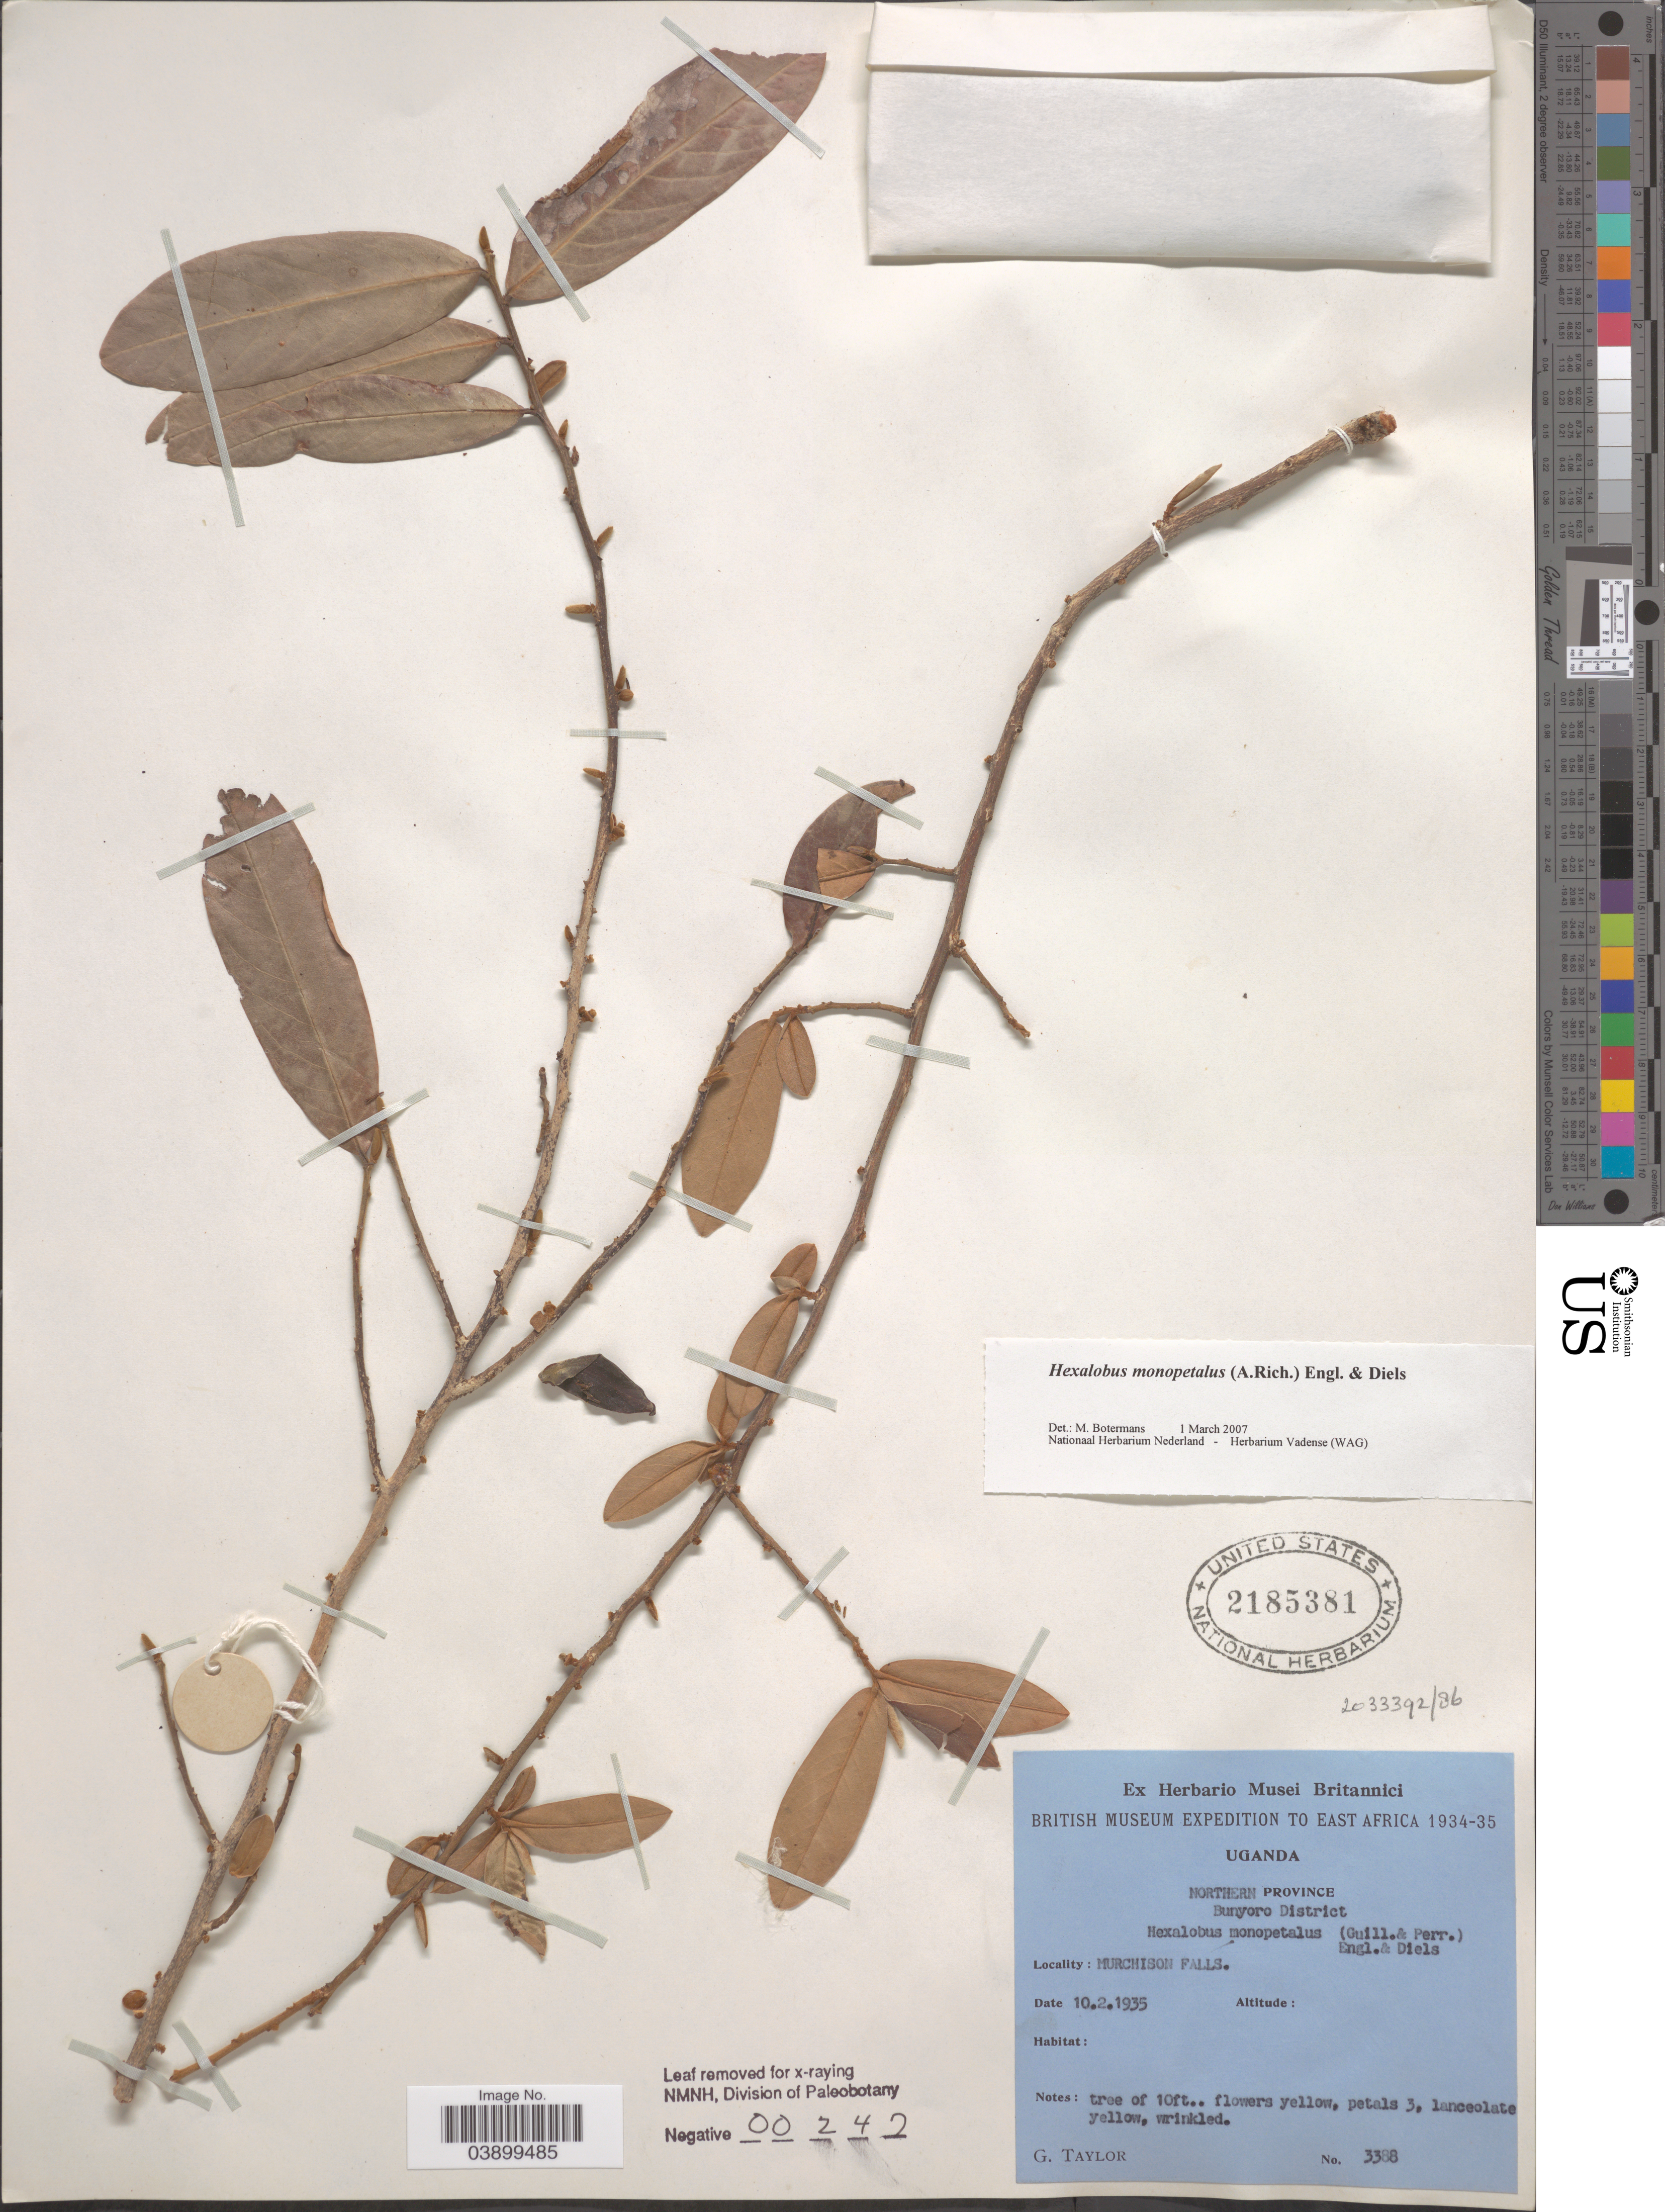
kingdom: Plantae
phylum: Tracheophyta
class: Magnoliopsida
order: Magnoliales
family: Annonaceae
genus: Hexalobus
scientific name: Hexalobus monopetalus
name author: (A. Rich.) Engl. & Diels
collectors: G. Taylor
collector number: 3388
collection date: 1935-02-10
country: Uganda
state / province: Northern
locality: East Africa. Bunyoro District. Murchison Falls.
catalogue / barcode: US 2185381